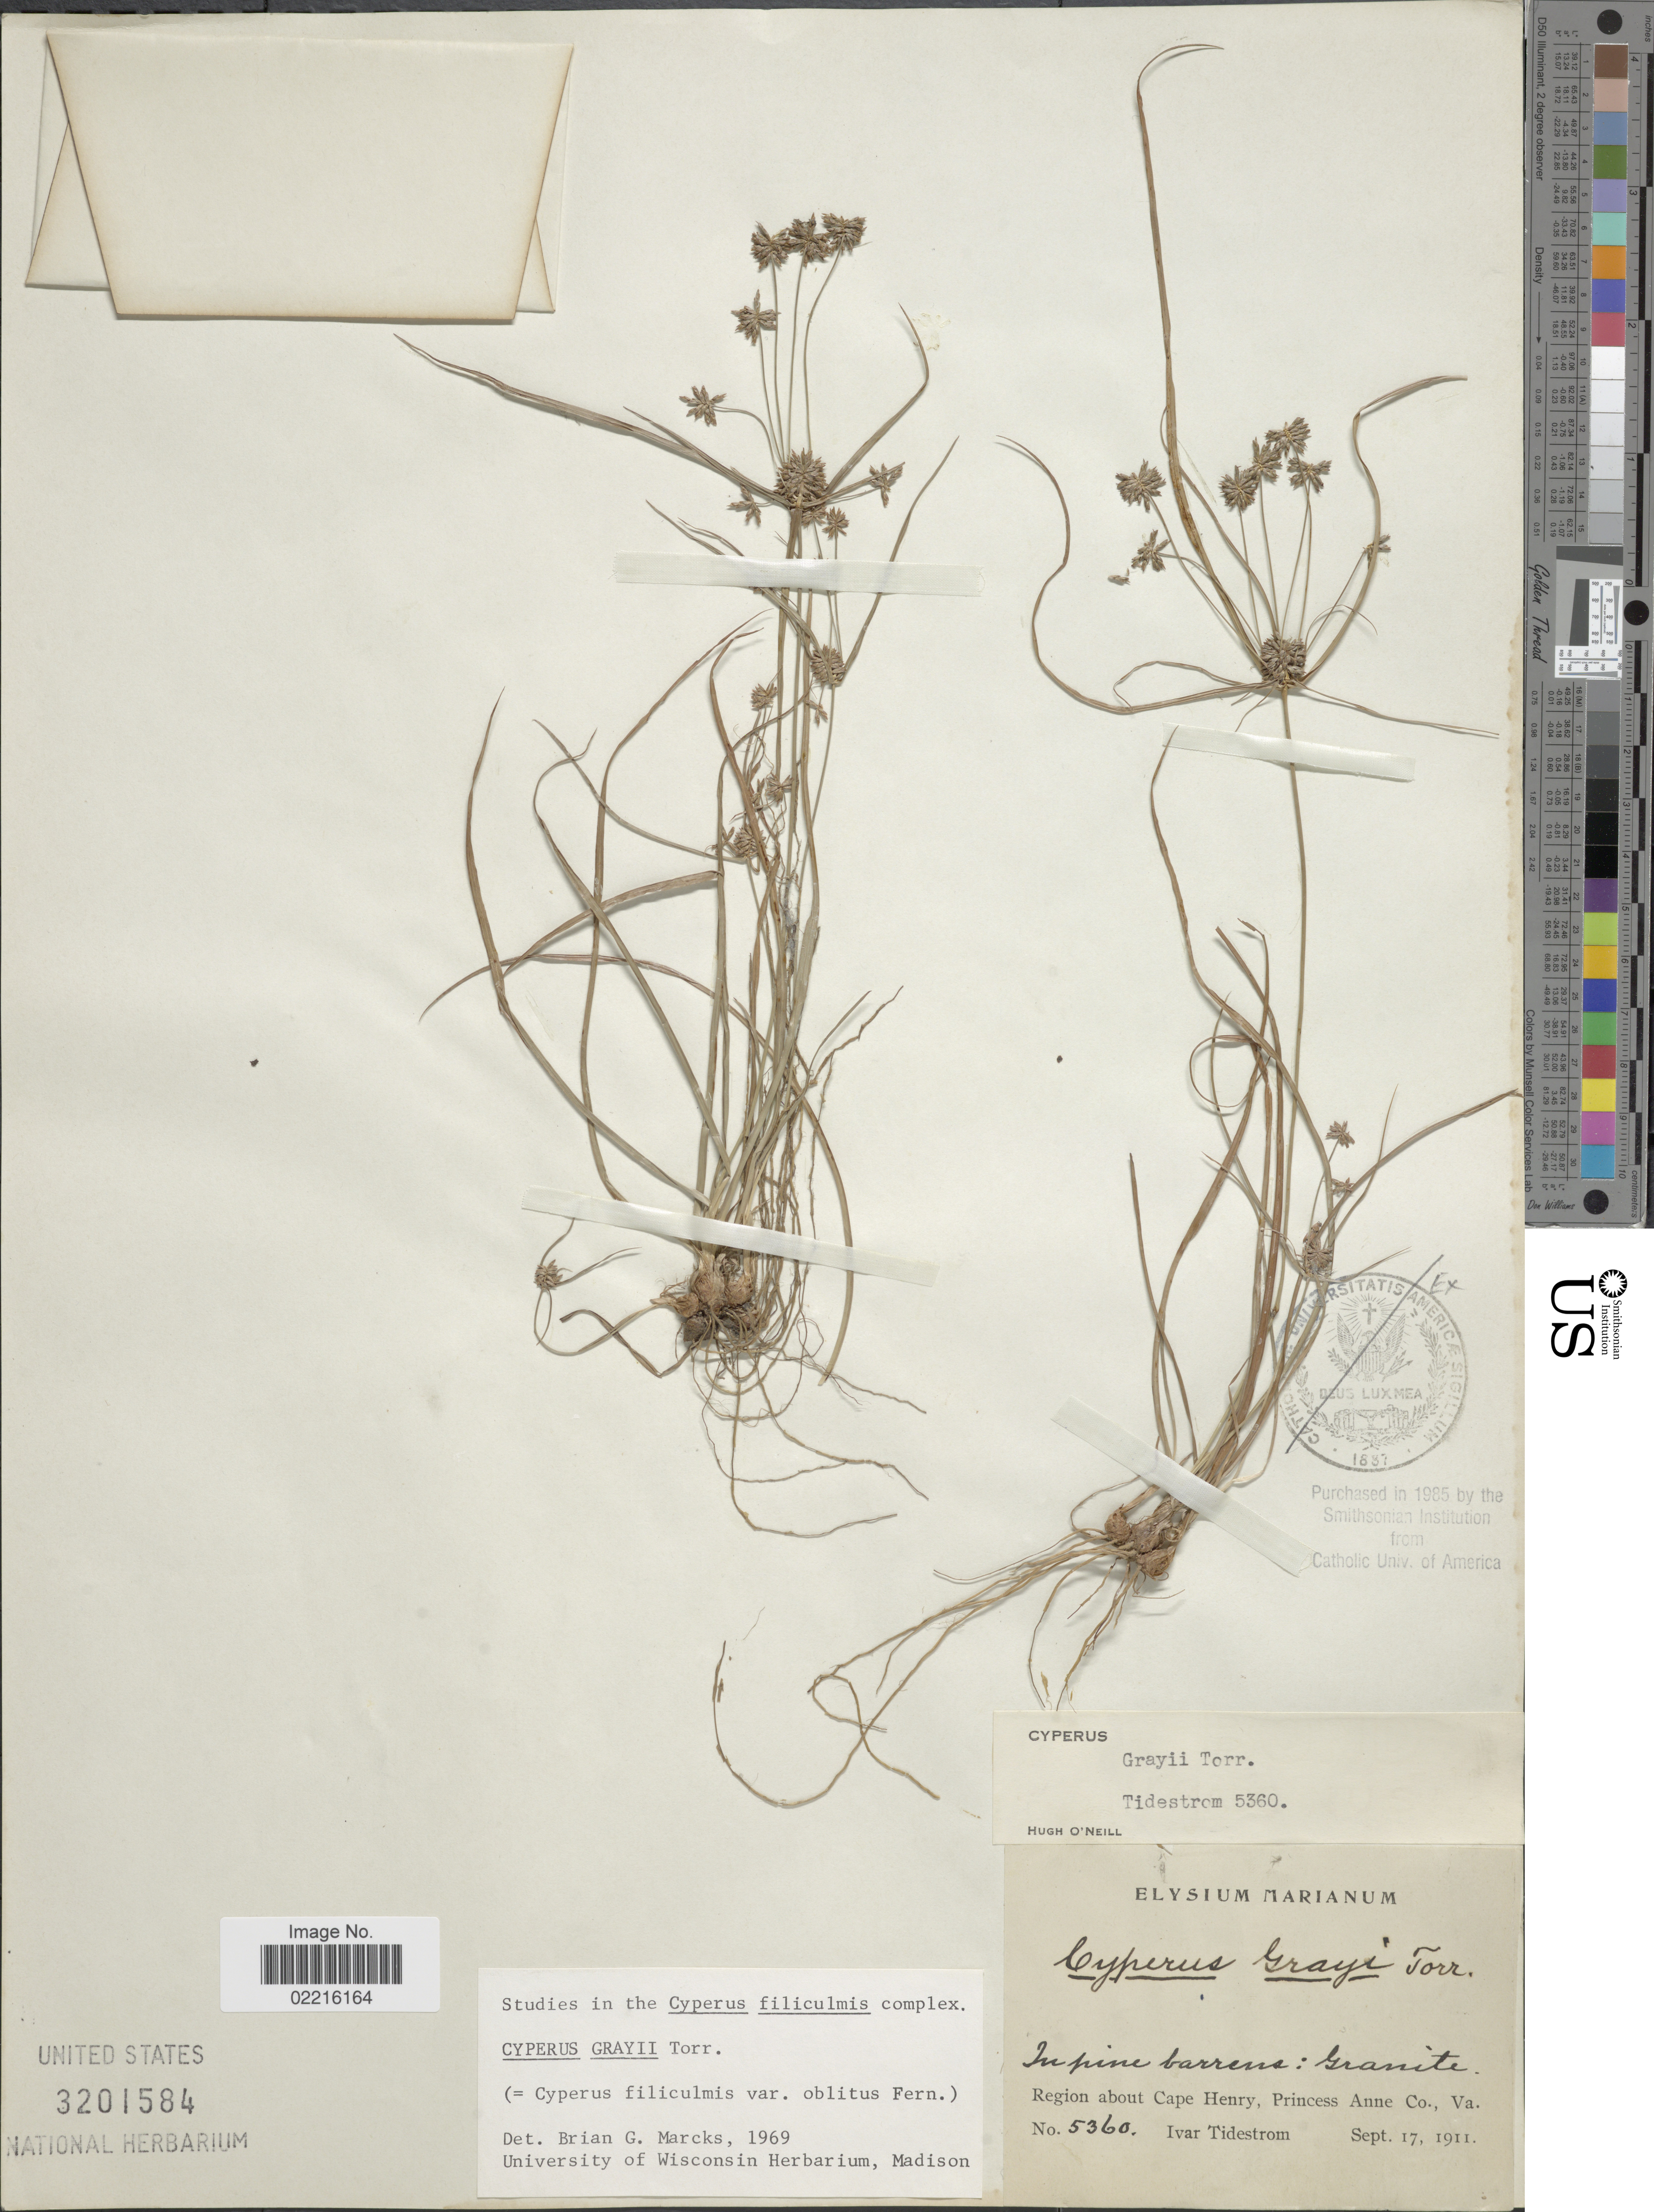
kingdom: Plantae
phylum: Tracheophyta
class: Liliopsida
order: Poales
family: Cyperaceae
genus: Cyperus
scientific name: Cyperus grayi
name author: Torr.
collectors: I. F. Tidestrom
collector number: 5360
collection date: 1911-09-17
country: United States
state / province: Virginia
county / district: City of Virginia Beach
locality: In pine barrens: Granite. Region about Cape Henry, Princess Anne Co (= historic county name).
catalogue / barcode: US 3201584